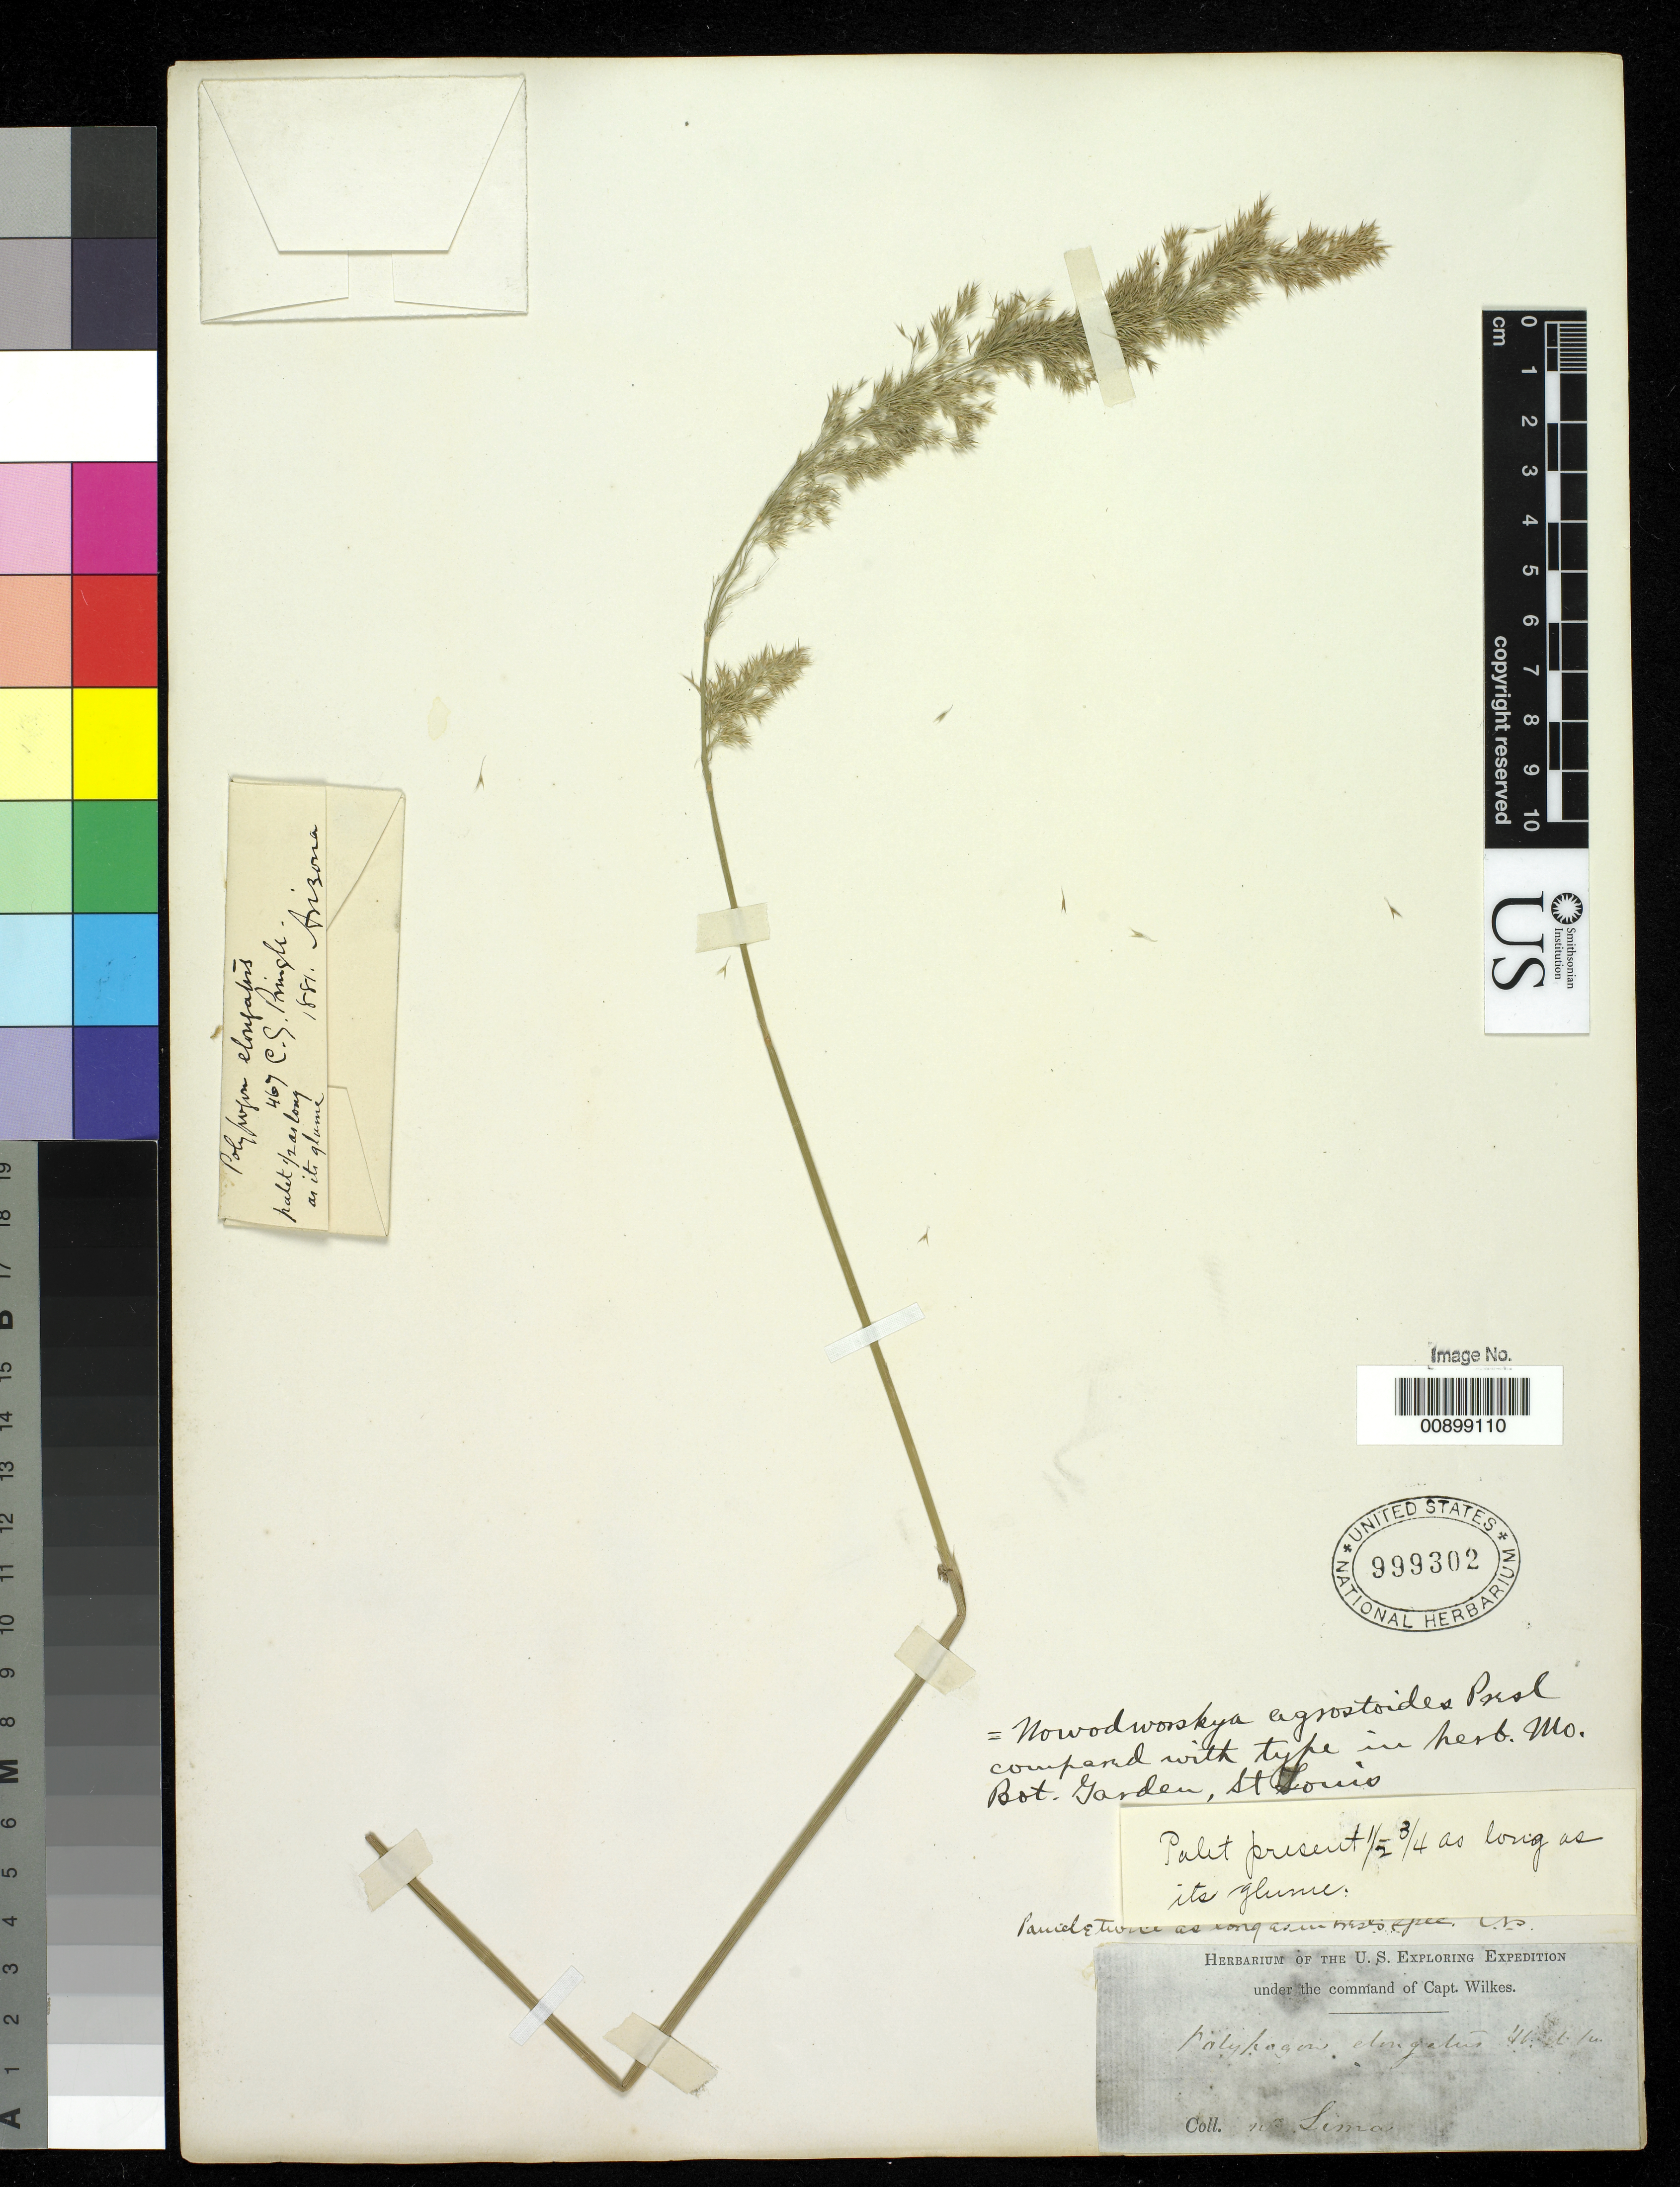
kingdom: Plantae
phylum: Tracheophyta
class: Liliopsida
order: Poales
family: Poaceae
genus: Chaetotropis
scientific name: Chaetotropis elongata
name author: (Kunth) Björkman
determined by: Poaceae Reorganization Project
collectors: Wilkes Explor. Exped.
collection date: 1838/1842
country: Peru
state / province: Lima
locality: Lima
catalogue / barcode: US 999302